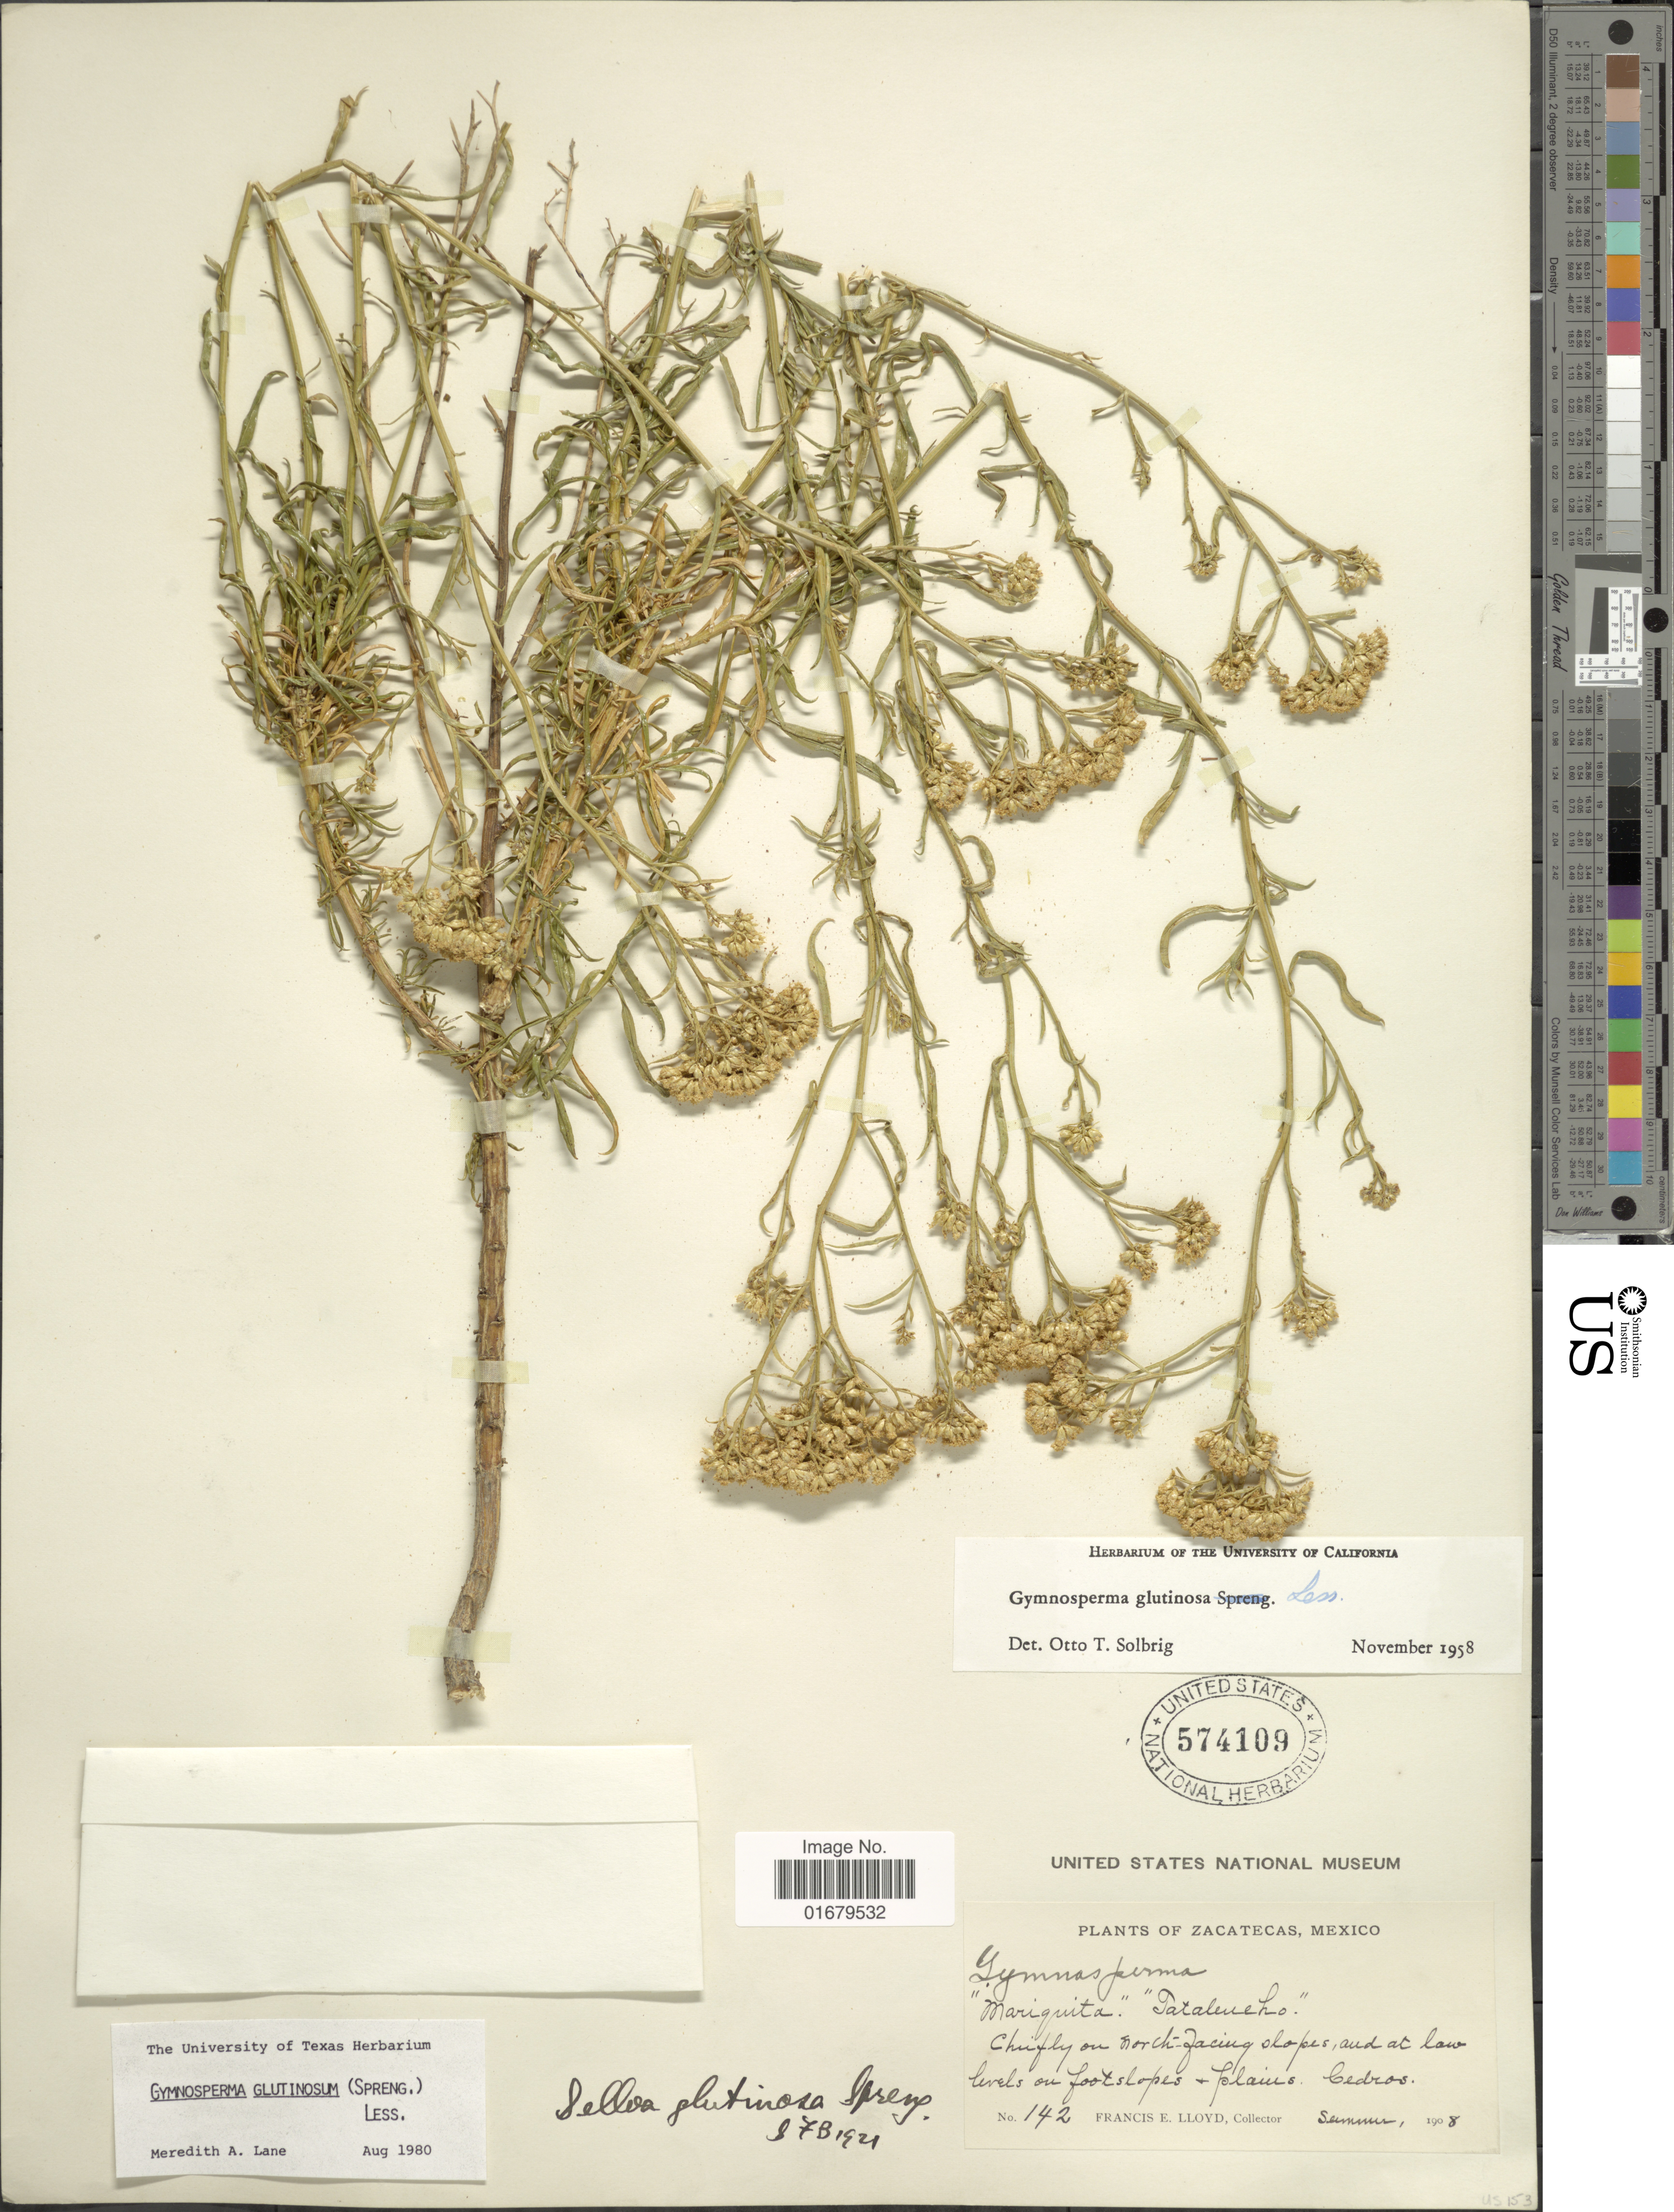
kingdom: Plantae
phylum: Tracheophyta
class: Magnoliopsida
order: Asterales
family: Asteraceae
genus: Gymnosperma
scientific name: Gymnosperma glutinosum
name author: (Spreng.) Less.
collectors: Lloyd, C. E.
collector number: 142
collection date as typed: Summer 1908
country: Mexico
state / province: Zacatecas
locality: Chiefly on north-facing slopes, and at low levels on footslopes - plains, Cedros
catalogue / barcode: US 574109